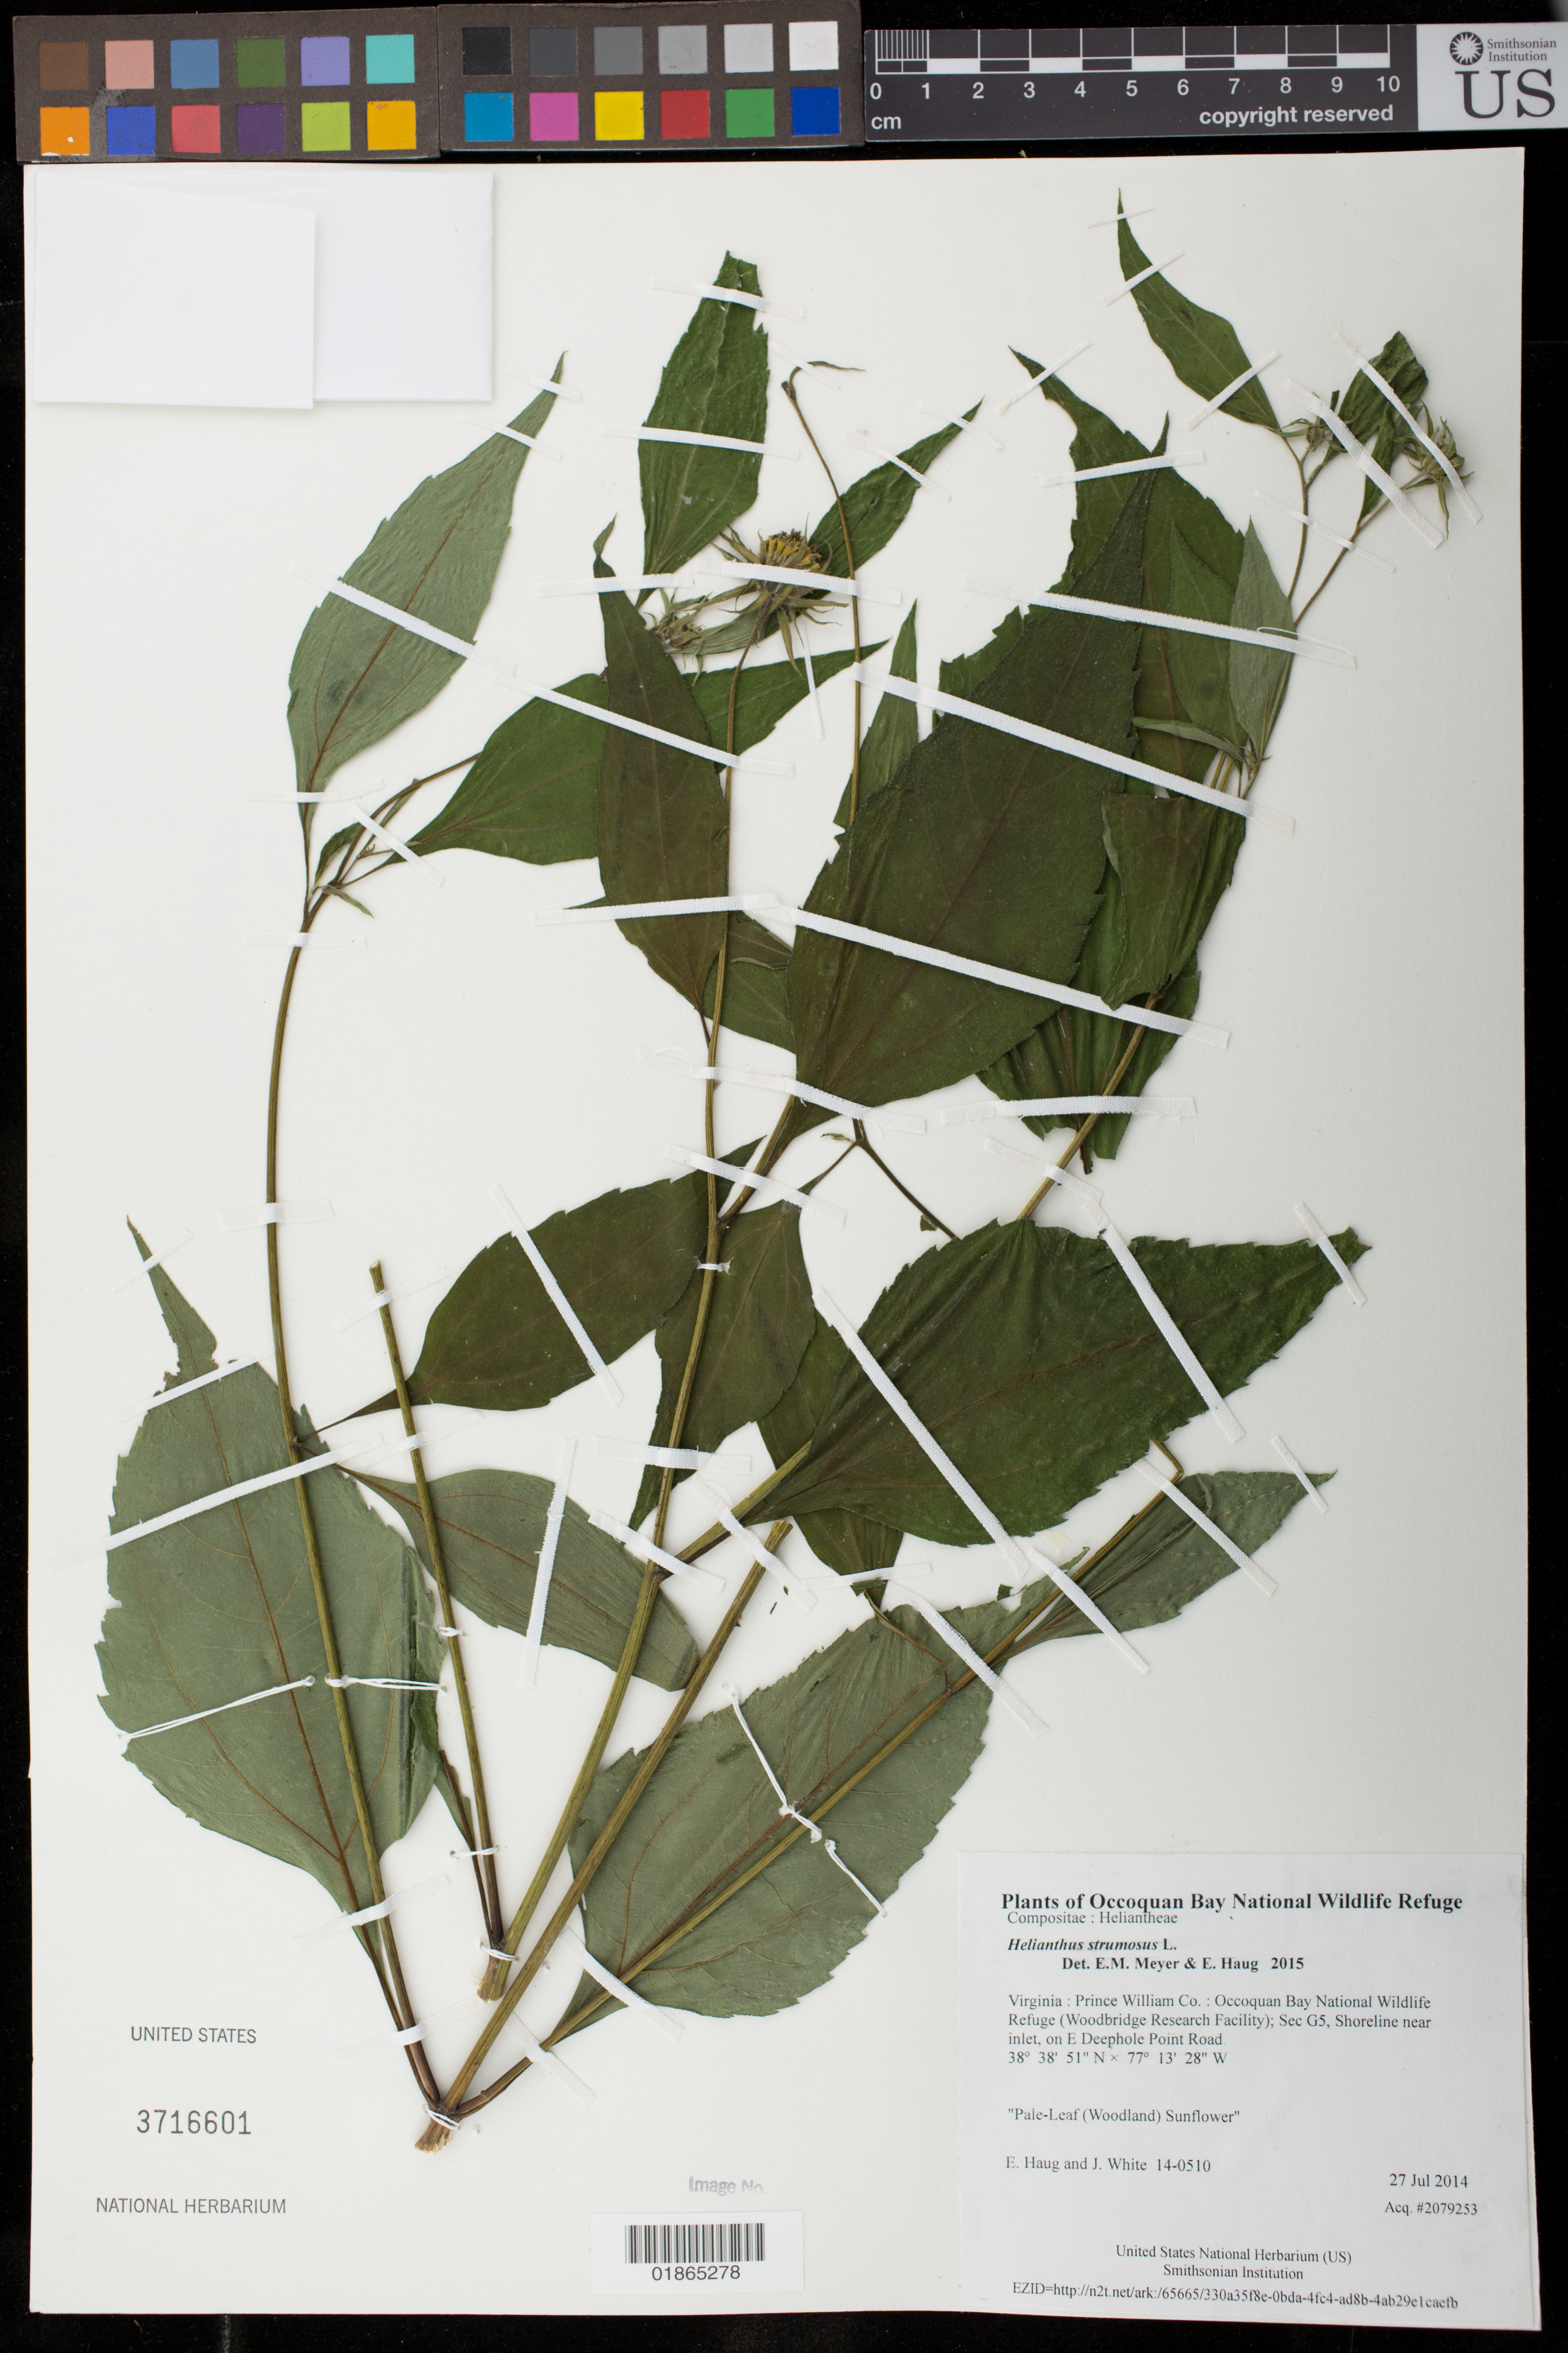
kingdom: Plantae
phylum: Tracheophyta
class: Magnoliopsida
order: Asterales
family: Asteraceae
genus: Helianthus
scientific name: Helianthus strumosus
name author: L.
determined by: Meyer, E. M.; Haug, E.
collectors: E. Haug & J. White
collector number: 14-0510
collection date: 2014-07-27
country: United States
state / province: Virginia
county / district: Prince William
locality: Occoquan Bay National Wildlife Refuge (Woodbridge Research Facility); Sec G5, Shoreline near inlet, on E Deephole Point Road.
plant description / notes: Pale-Leaf (Woodland) Sunflower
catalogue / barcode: US 3716601